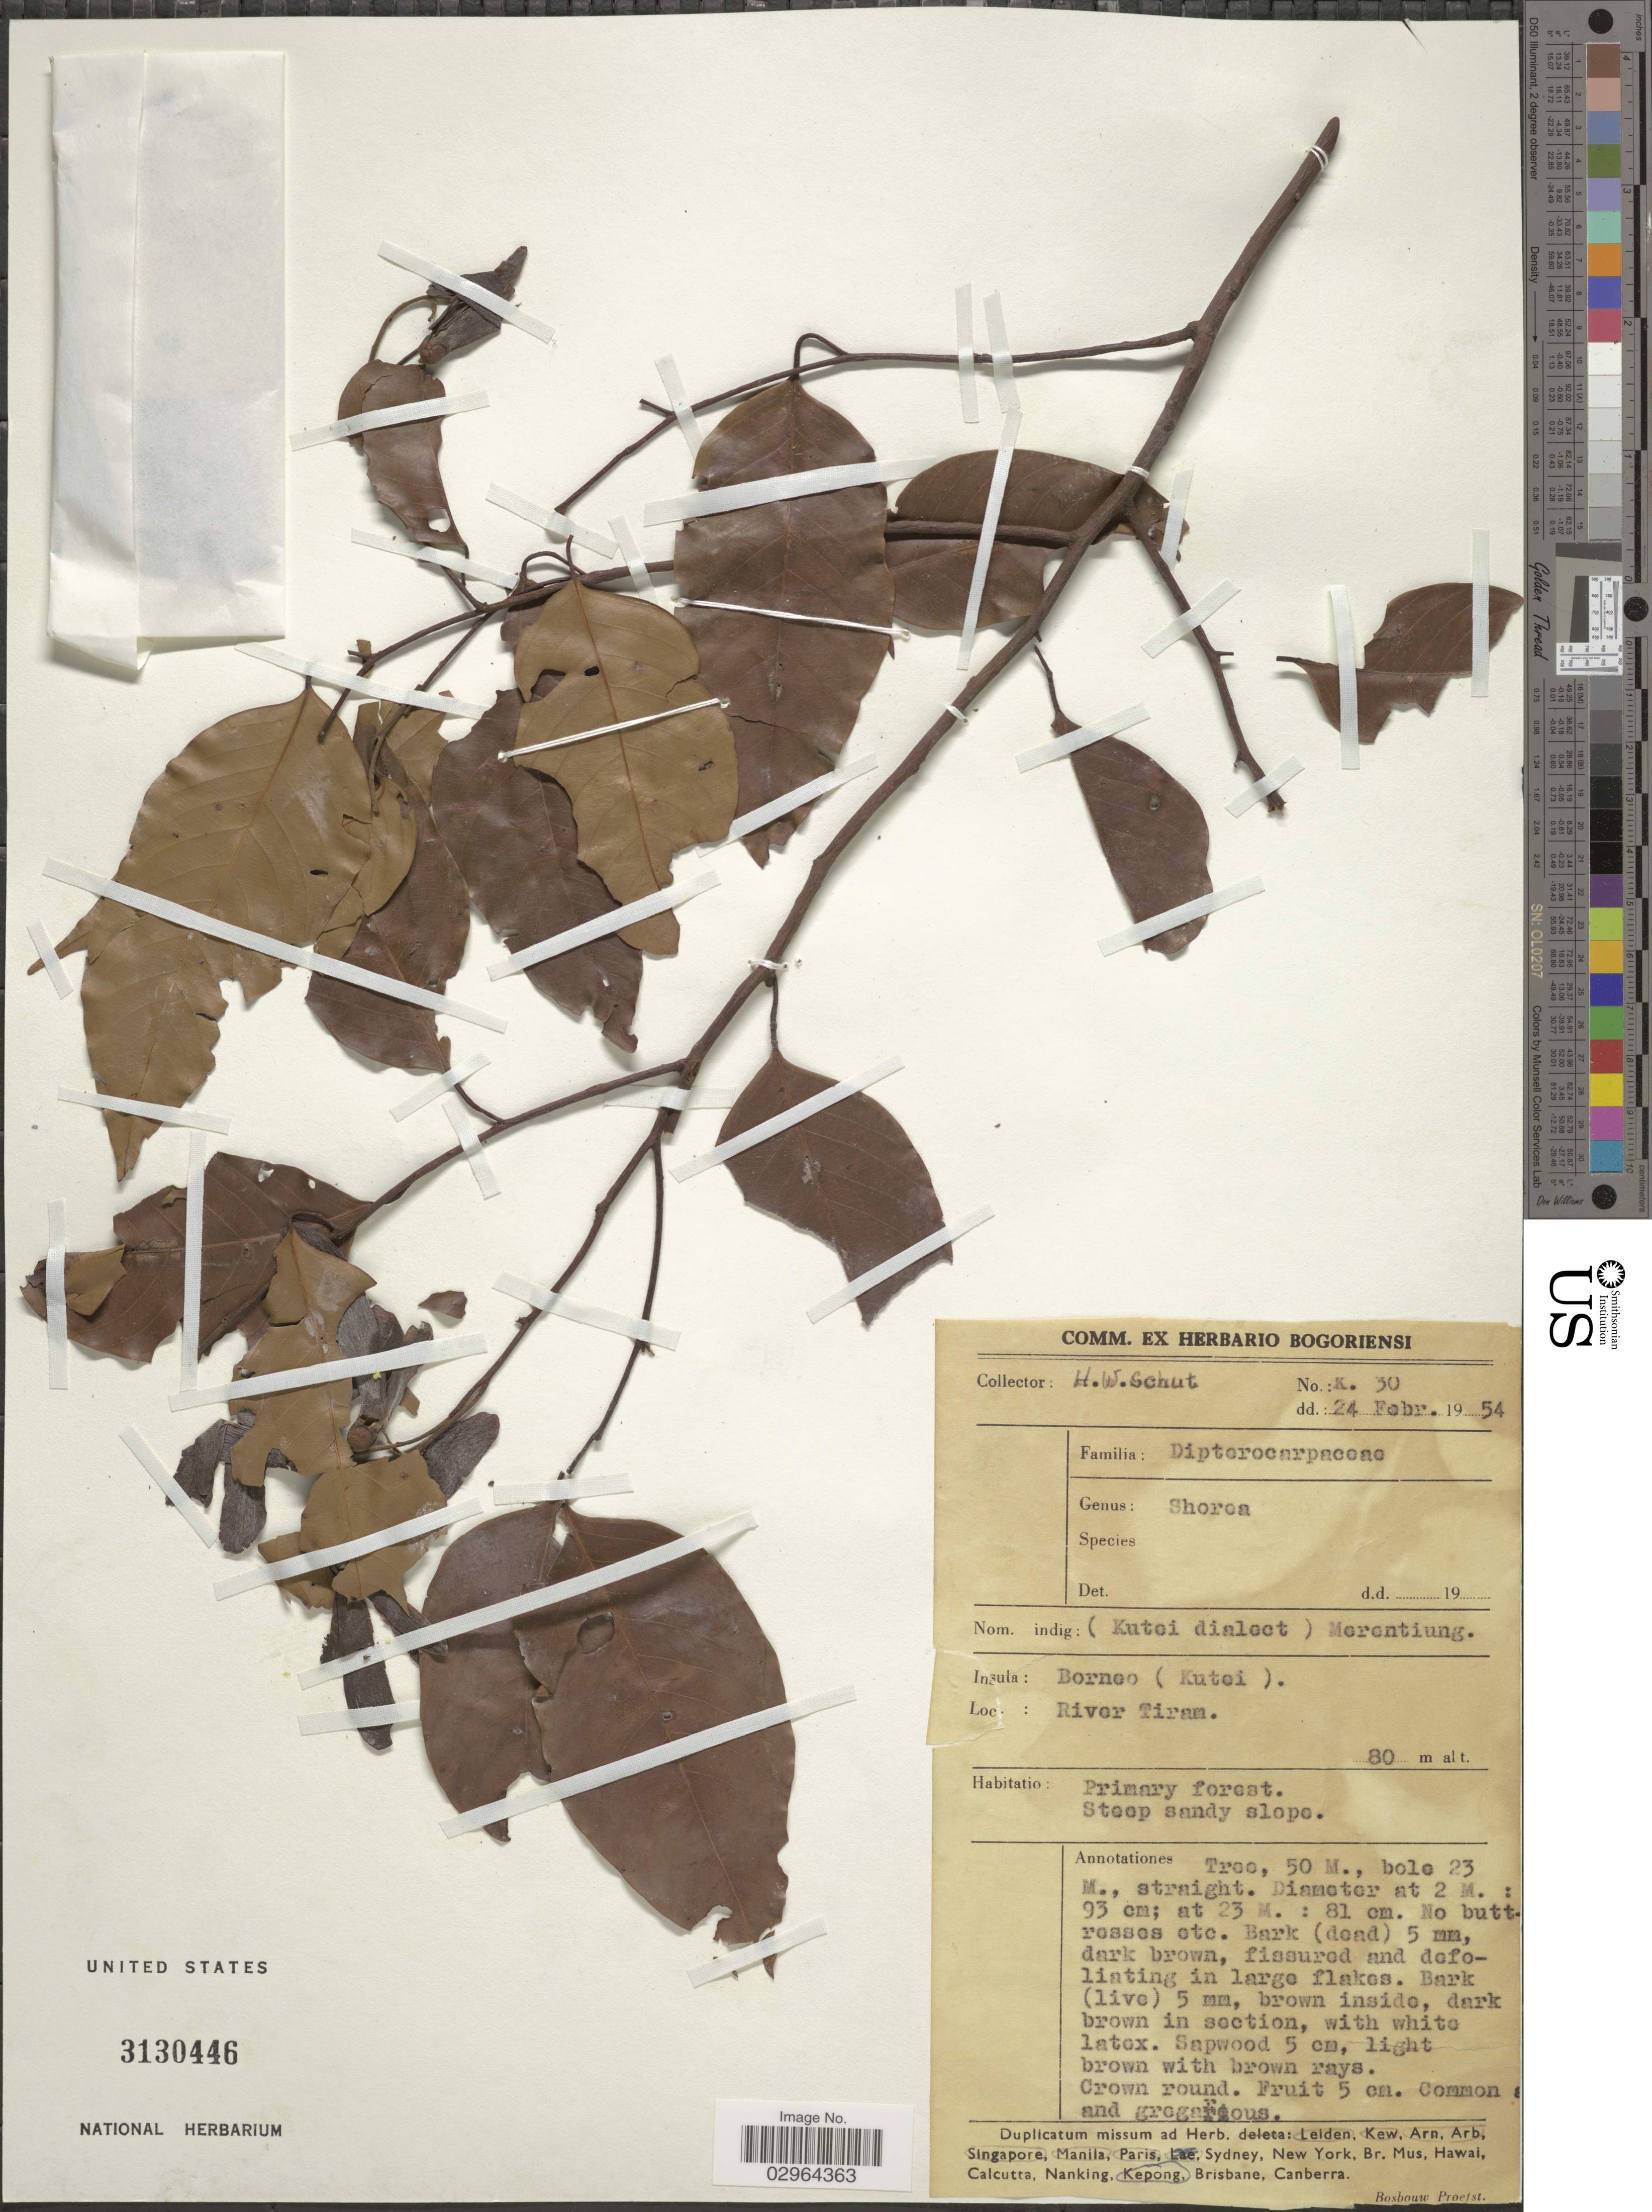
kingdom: Plantae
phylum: Tracheophyta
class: Magnoliopsida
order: Malvales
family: Dipterocarpaceae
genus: Shorea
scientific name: Shorea laevis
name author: Ridl.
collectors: H.W. Schut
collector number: K30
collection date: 1954-02-24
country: Malaysia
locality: Insula: Borneo (Kutei). River Tiram.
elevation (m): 80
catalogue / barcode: US 3130446